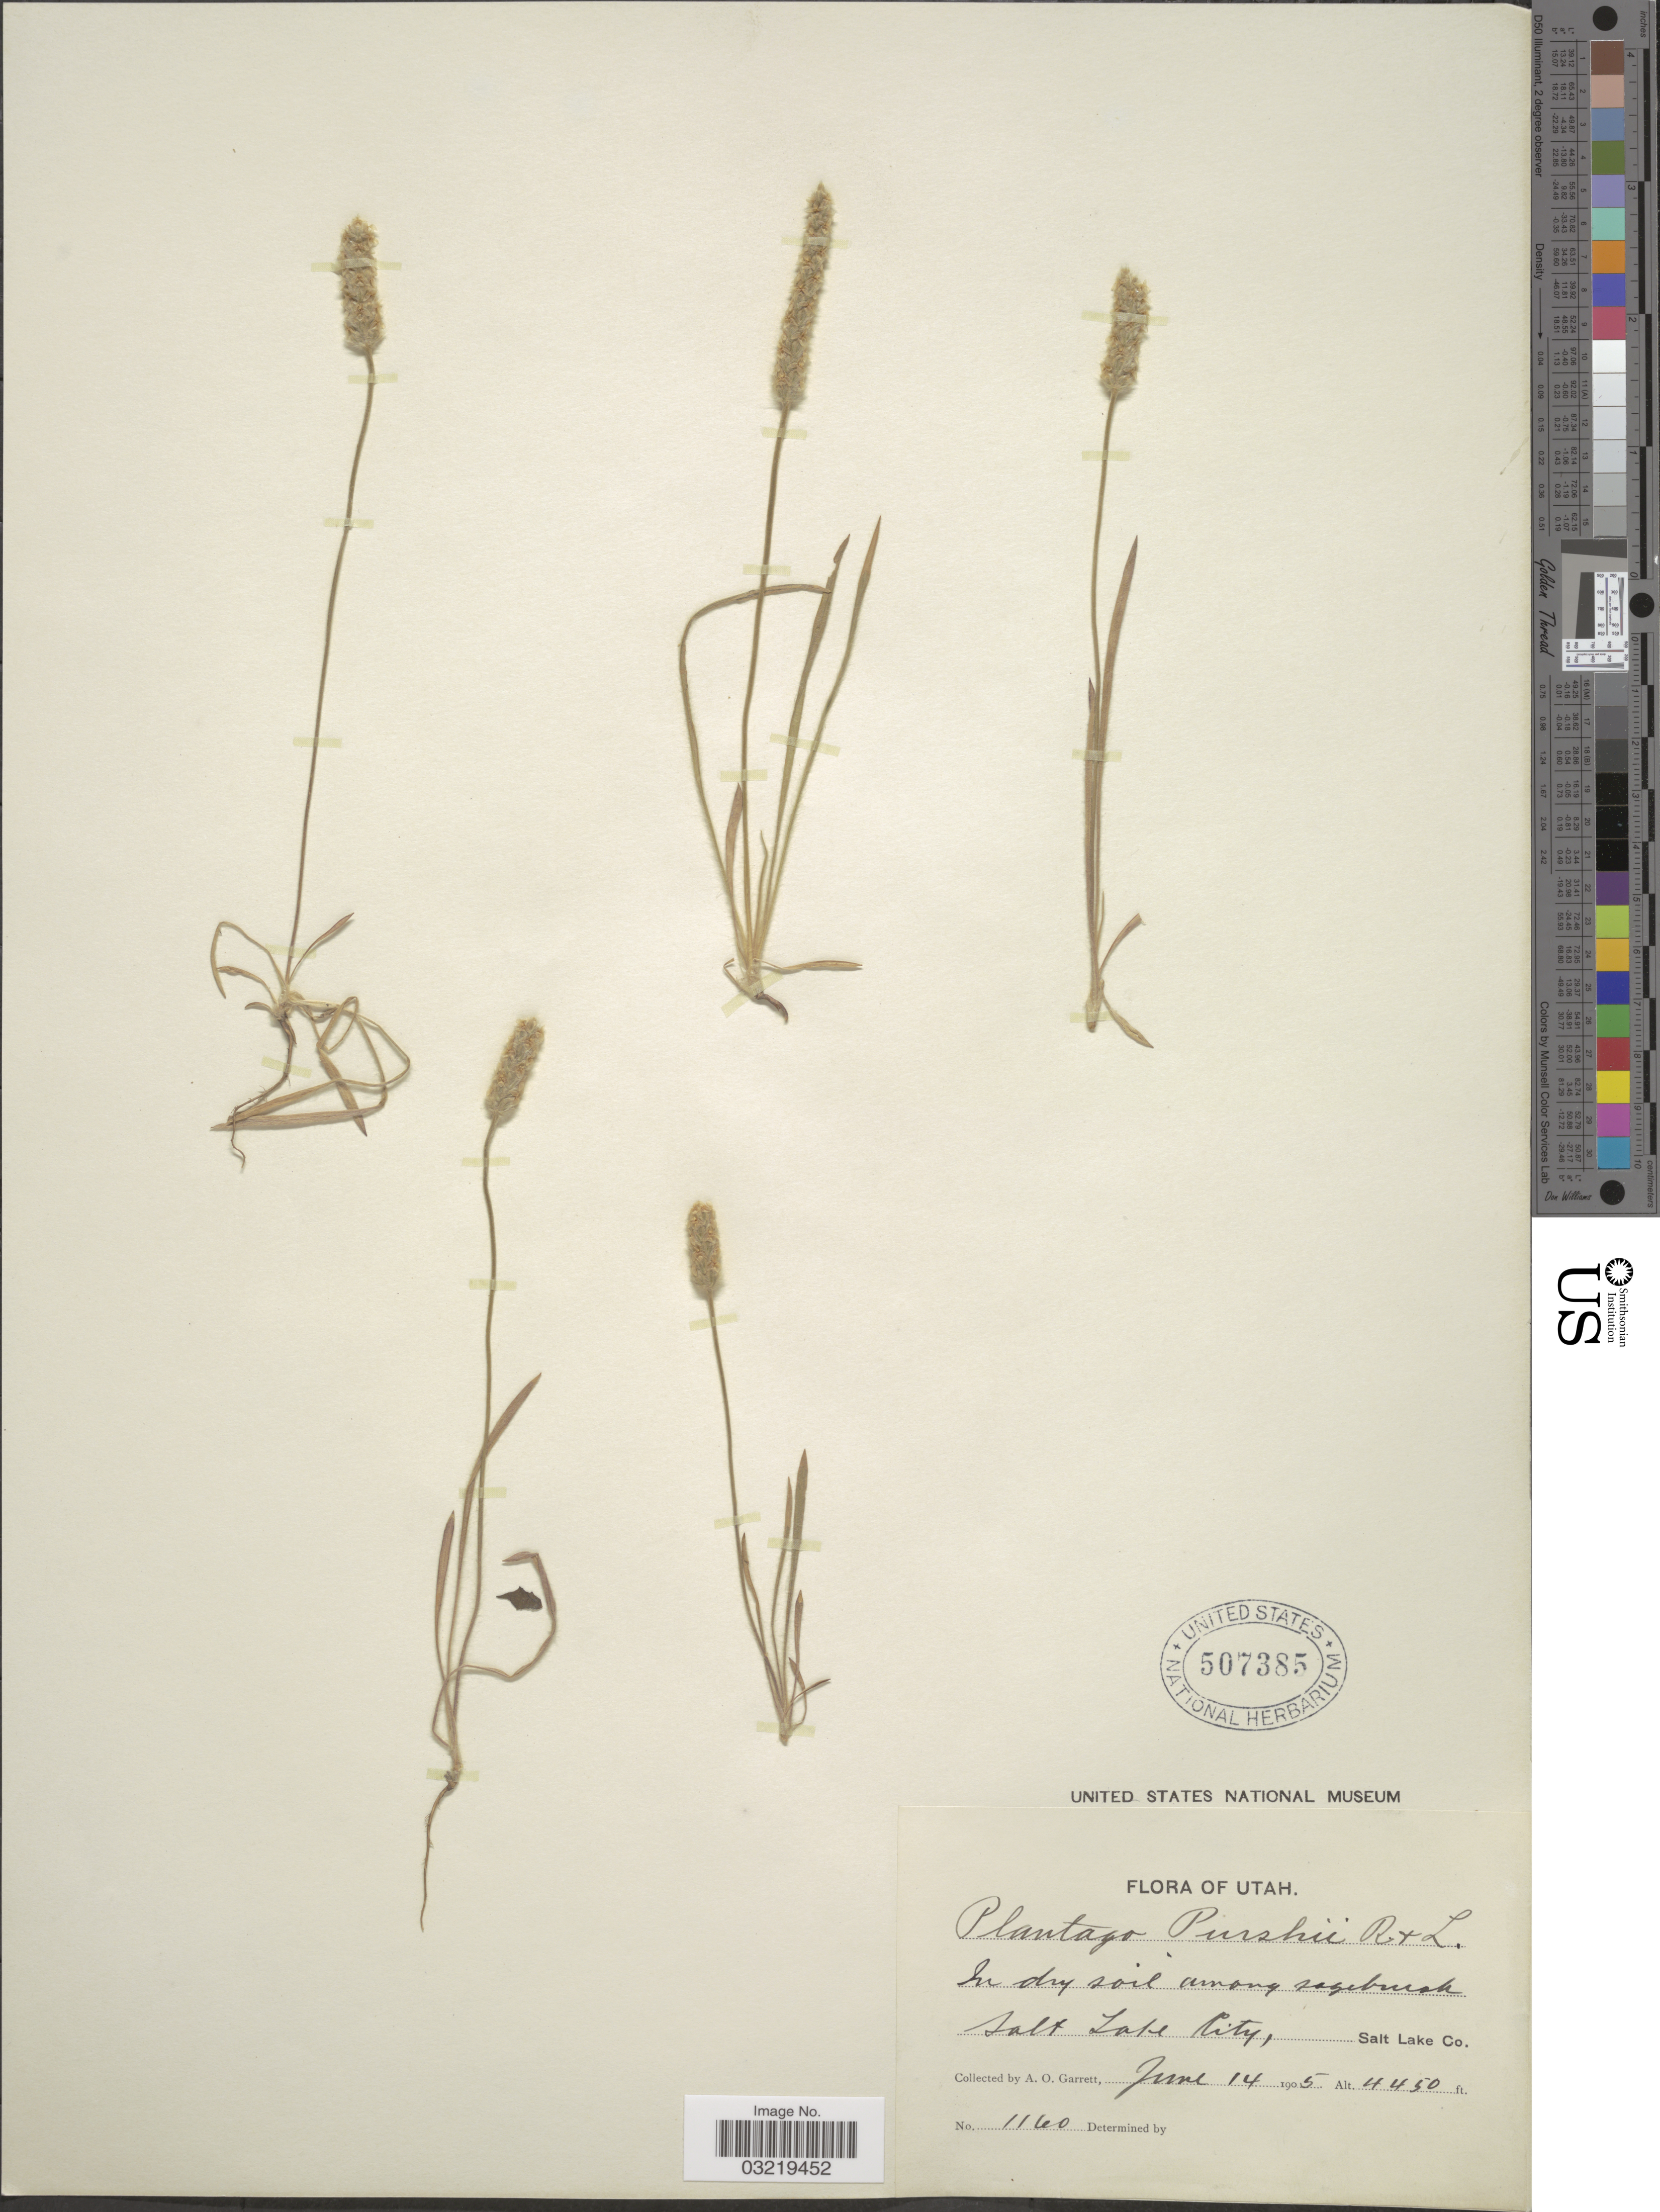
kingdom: Plantae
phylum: Tracheophyta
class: Magnoliopsida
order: Lamiales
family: Plantaginaceae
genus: Plantago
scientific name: Plantago patagonica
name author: Jacq.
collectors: A. O. Garrett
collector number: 1160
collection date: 1905-06-14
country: United States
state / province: Utah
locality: In dry soil among sagebush. Salt Lake City, Salt Lake Co.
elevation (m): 1356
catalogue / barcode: US 507385